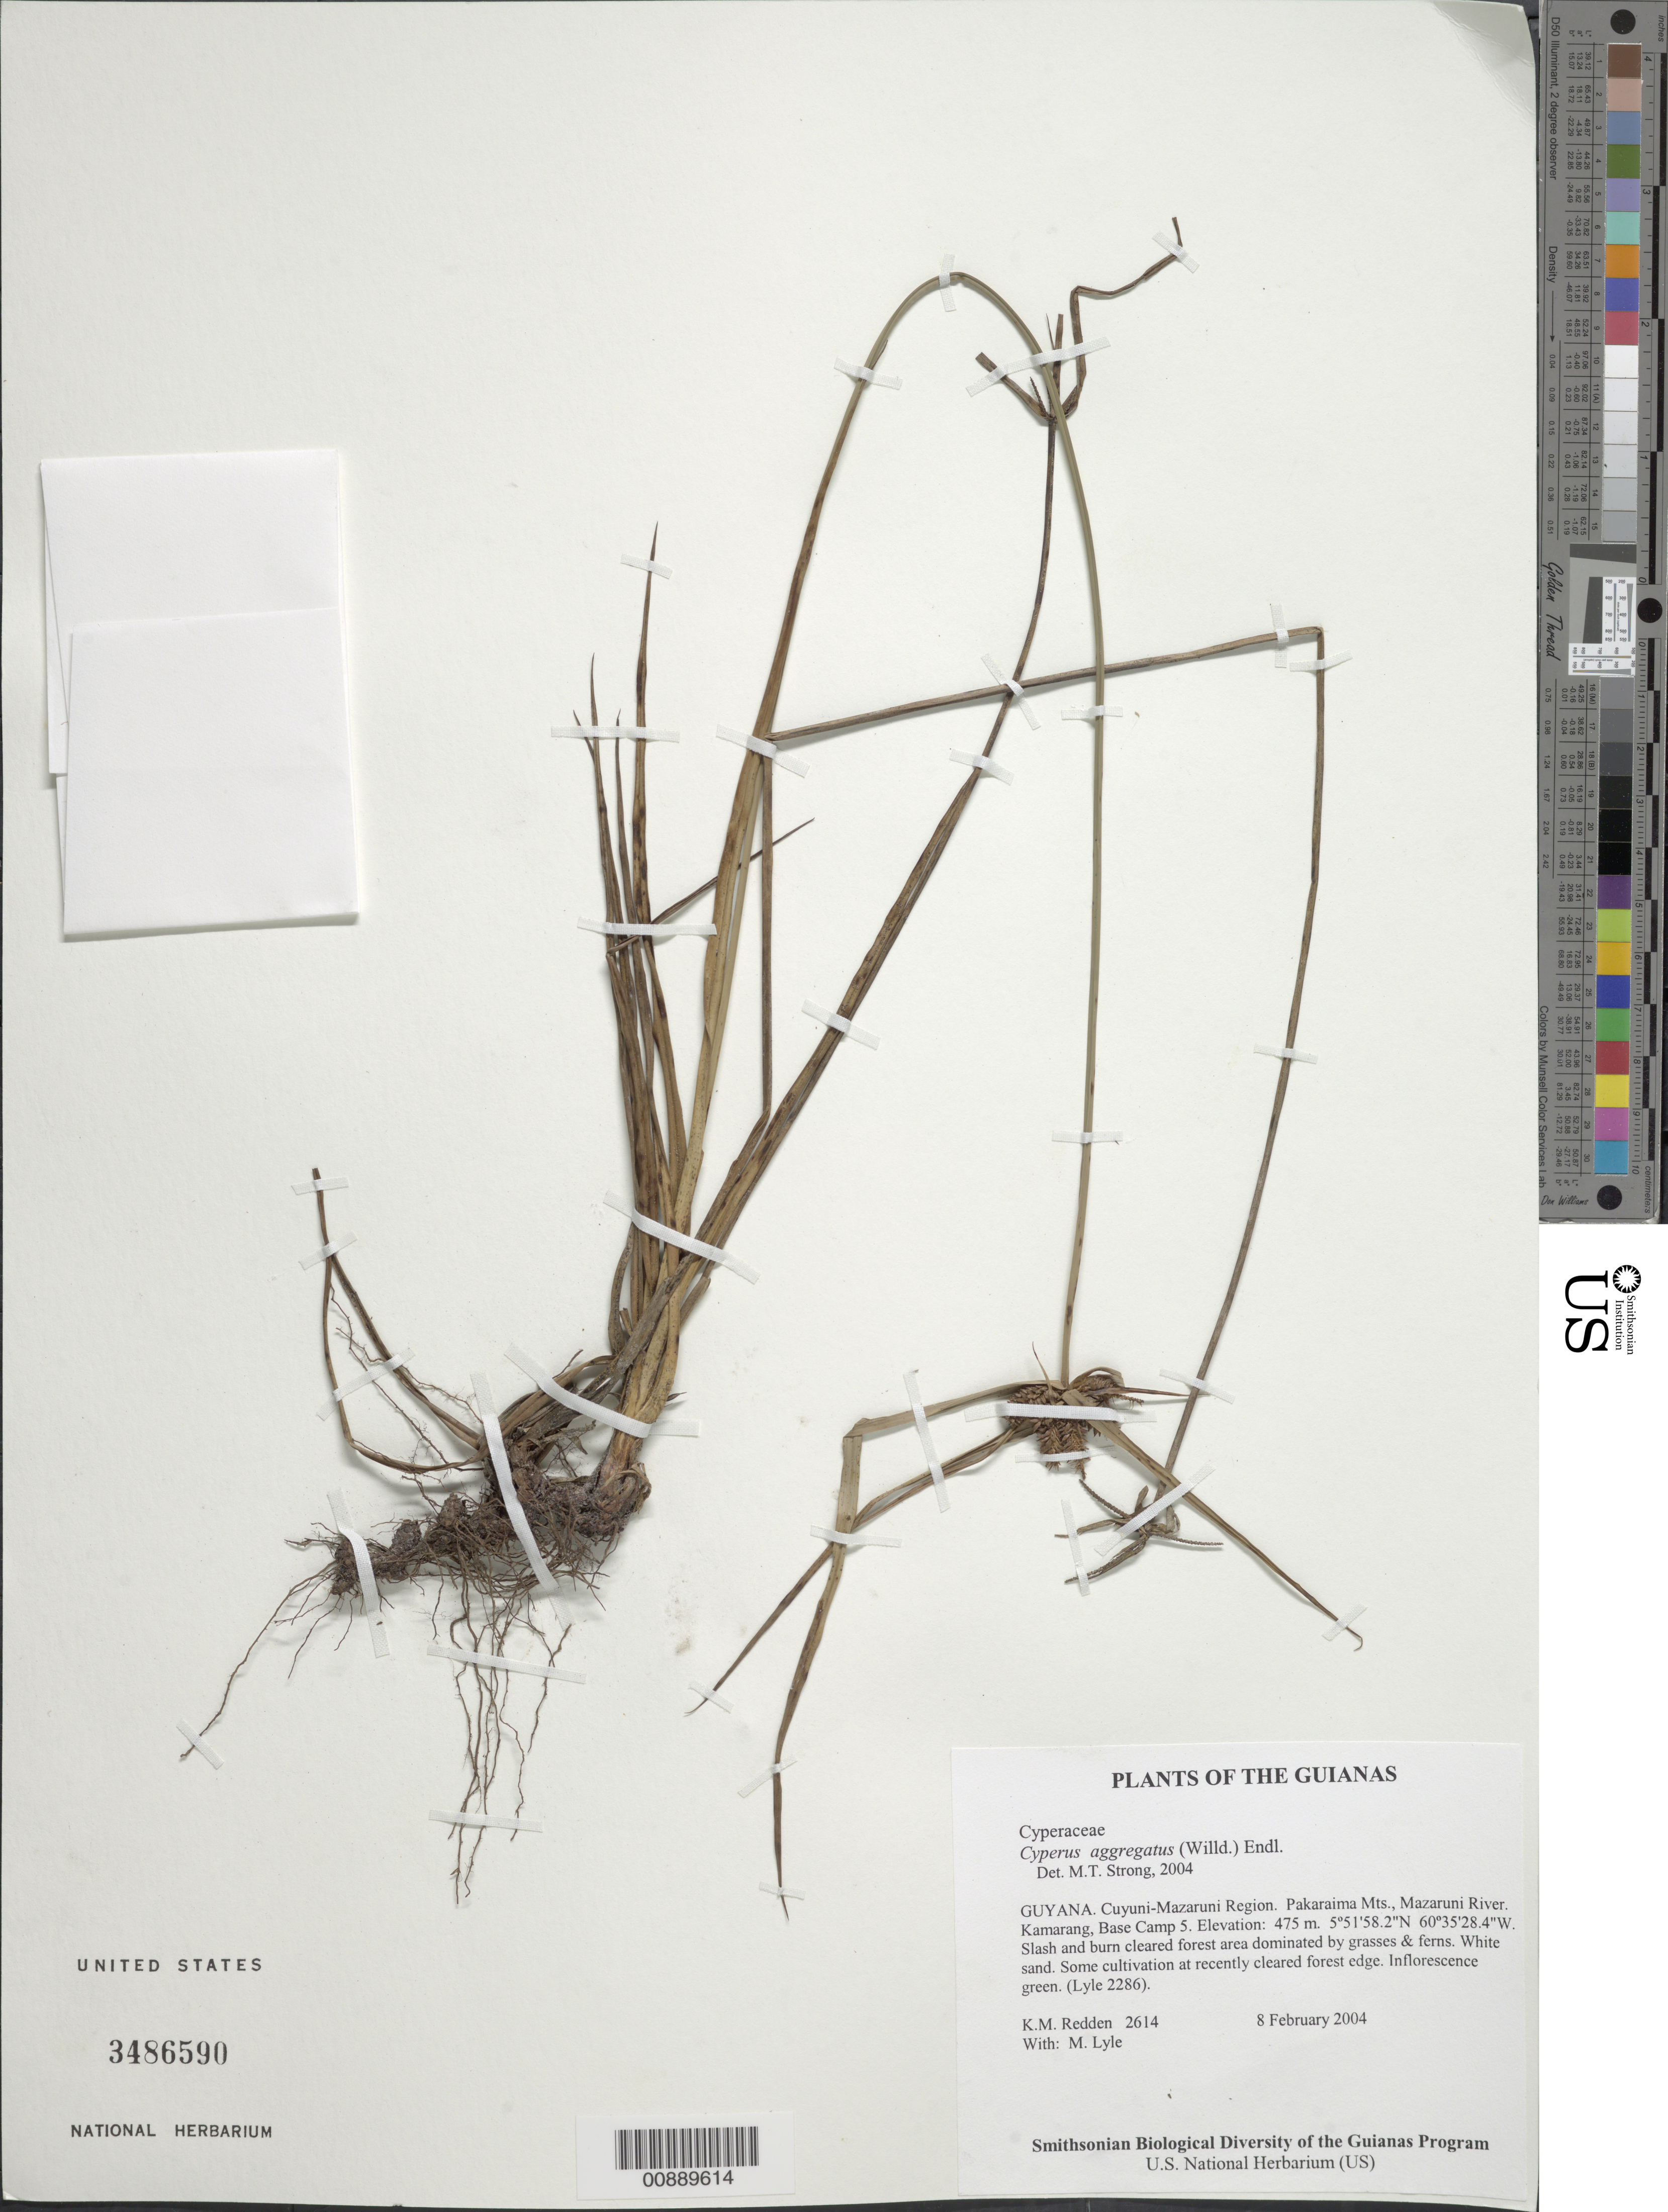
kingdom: Plantae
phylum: Tracheophyta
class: Liliopsida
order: Poales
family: Cyperaceae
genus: Cyperus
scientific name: Cyperus aggregatus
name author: (Willd.) Endl.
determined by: Strong, M. T., (US), Smithsonian Institution - National Museum of Natural History (UNITED STATES)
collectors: K. M. Redden & M. Lyle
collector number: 2614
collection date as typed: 8 February 2004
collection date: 2004-02-08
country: Guyana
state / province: Cuyuni-Mazaruni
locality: Pakaraima Mts., Mazaruni River. Kamarang, Base Camp 5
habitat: Slash and burn cleared forest area dominated by grasses & ferns. White sand. Some cultivation at recently cleared forest edge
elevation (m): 475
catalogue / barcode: US 3486590